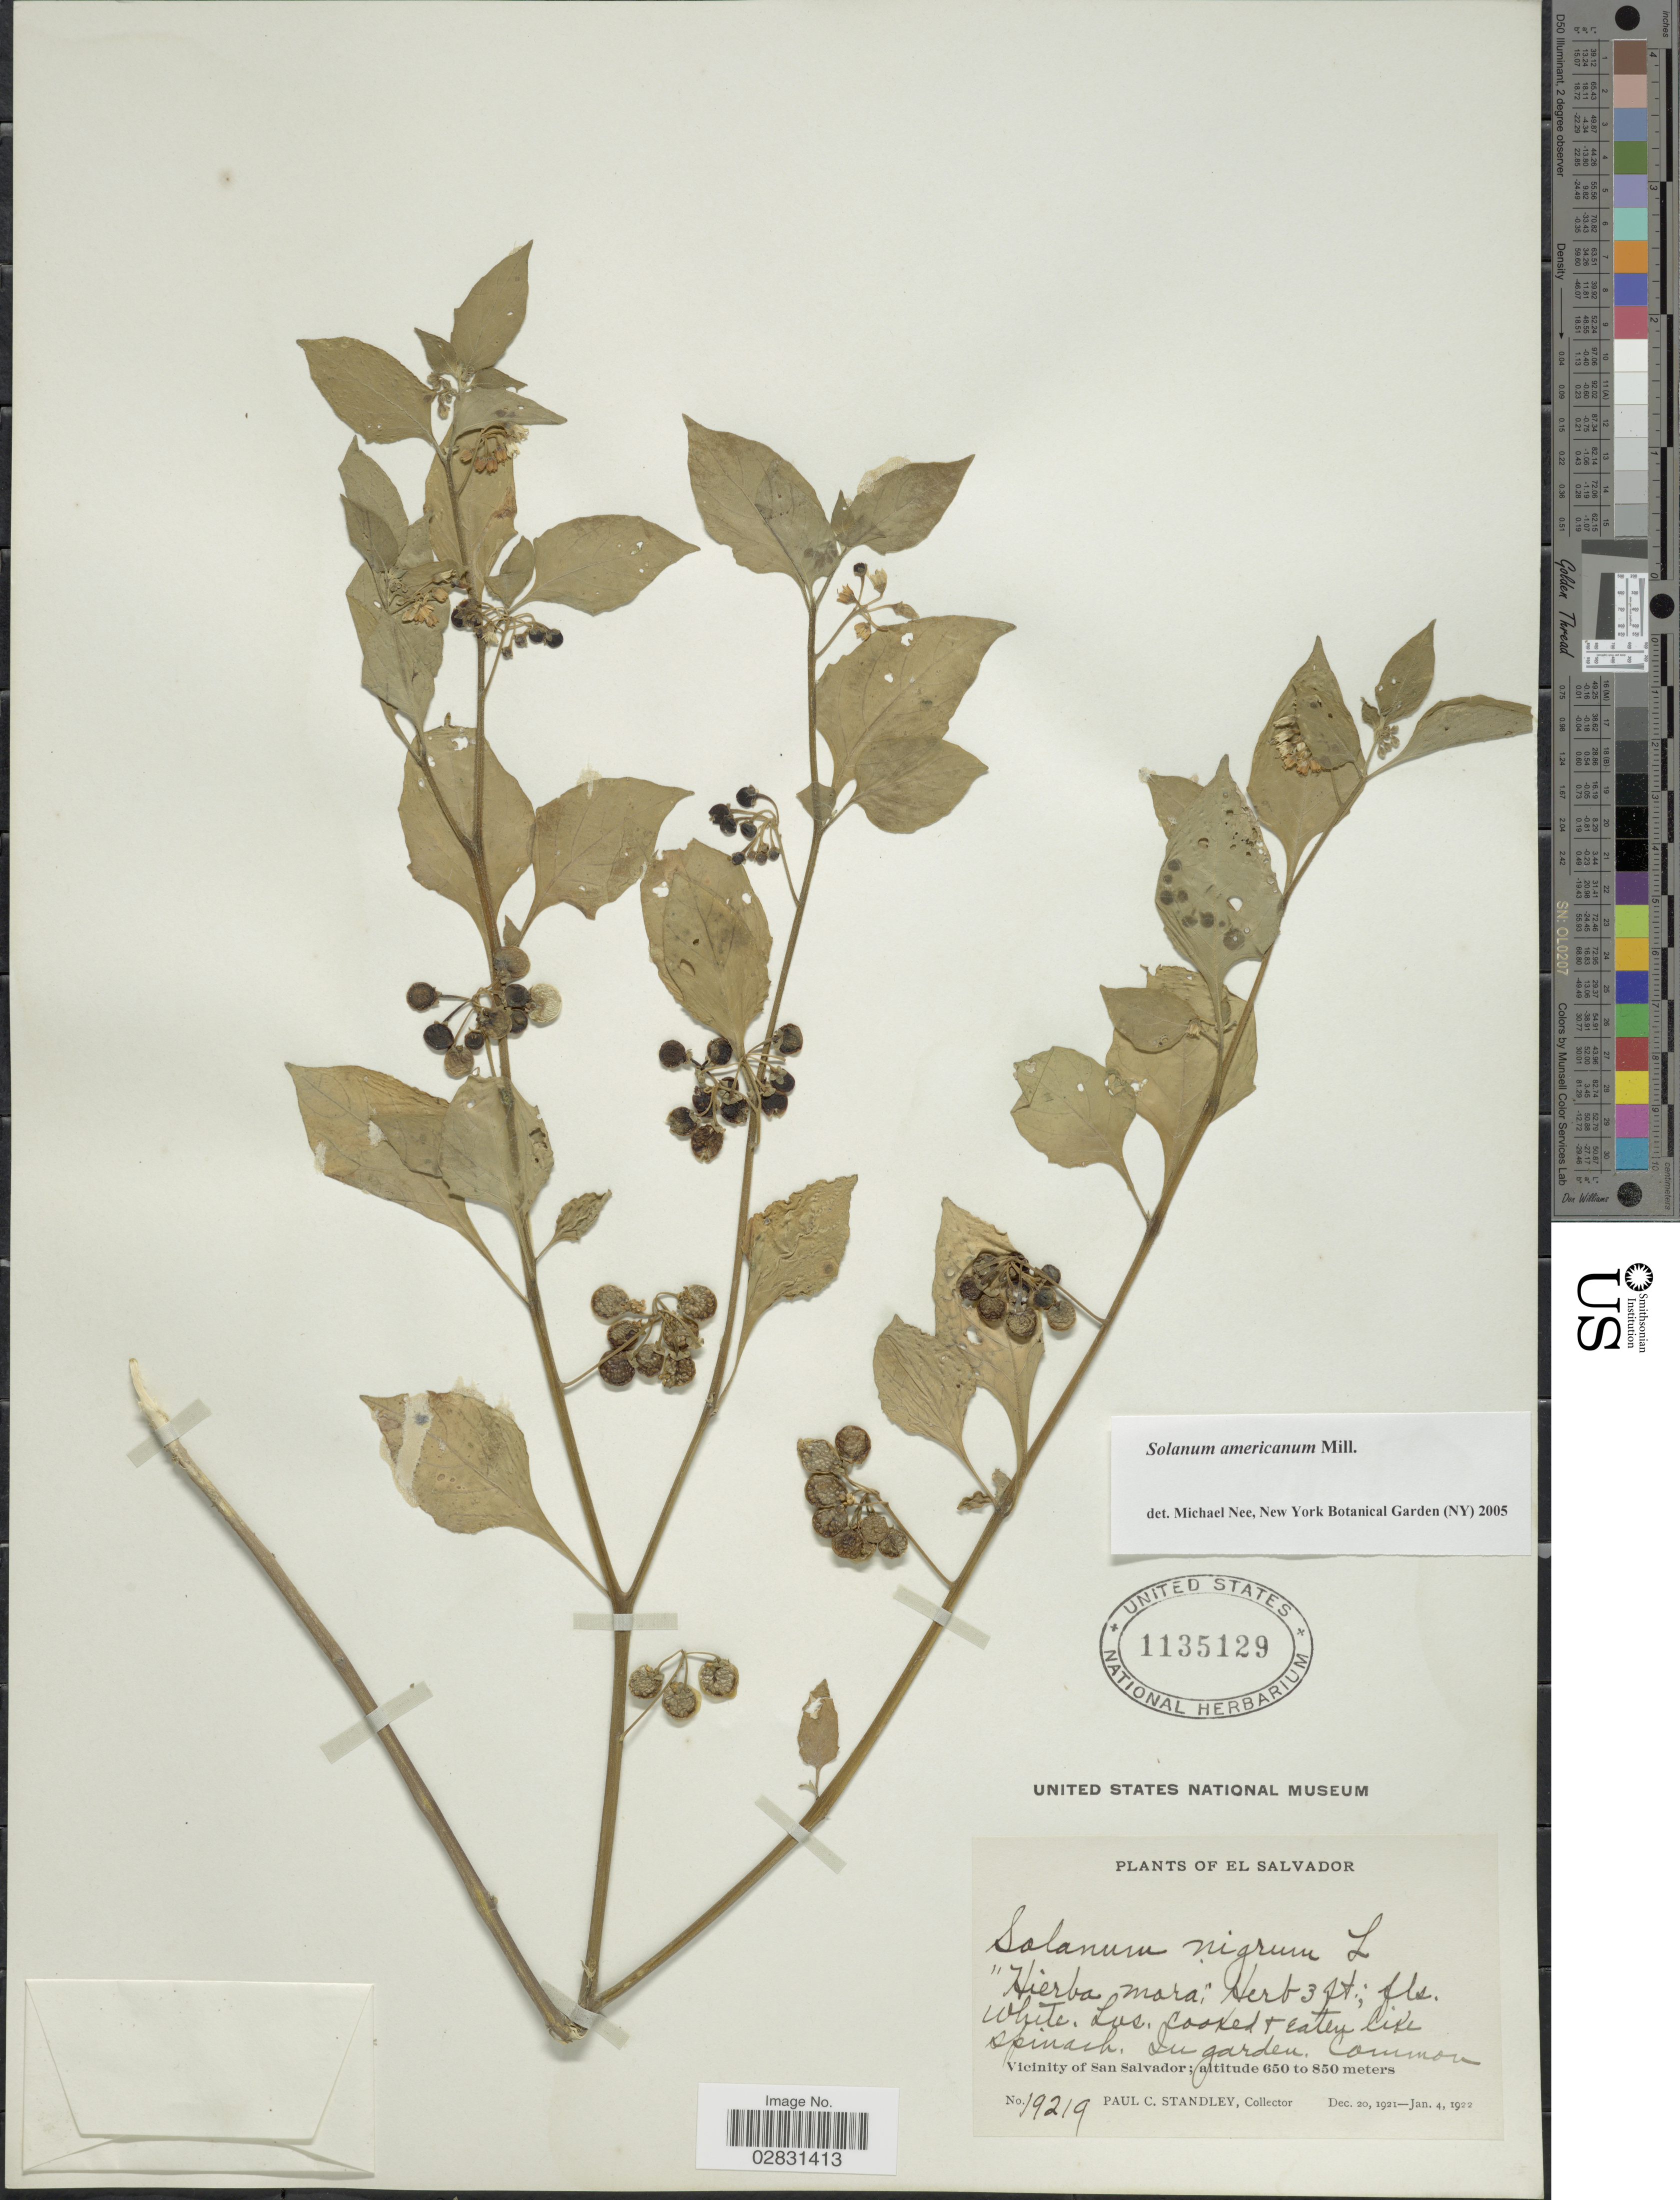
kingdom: Plantae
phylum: Tracheophyta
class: Magnoliopsida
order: Solanales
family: Solanaceae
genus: Solanum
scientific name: Solanum americanum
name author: Mill.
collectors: P. C. Standley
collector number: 19219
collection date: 1921-12-20/1922-01-04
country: El Salvador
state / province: San Salvador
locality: Vicinity of San Salvador.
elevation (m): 650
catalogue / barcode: US 1135129